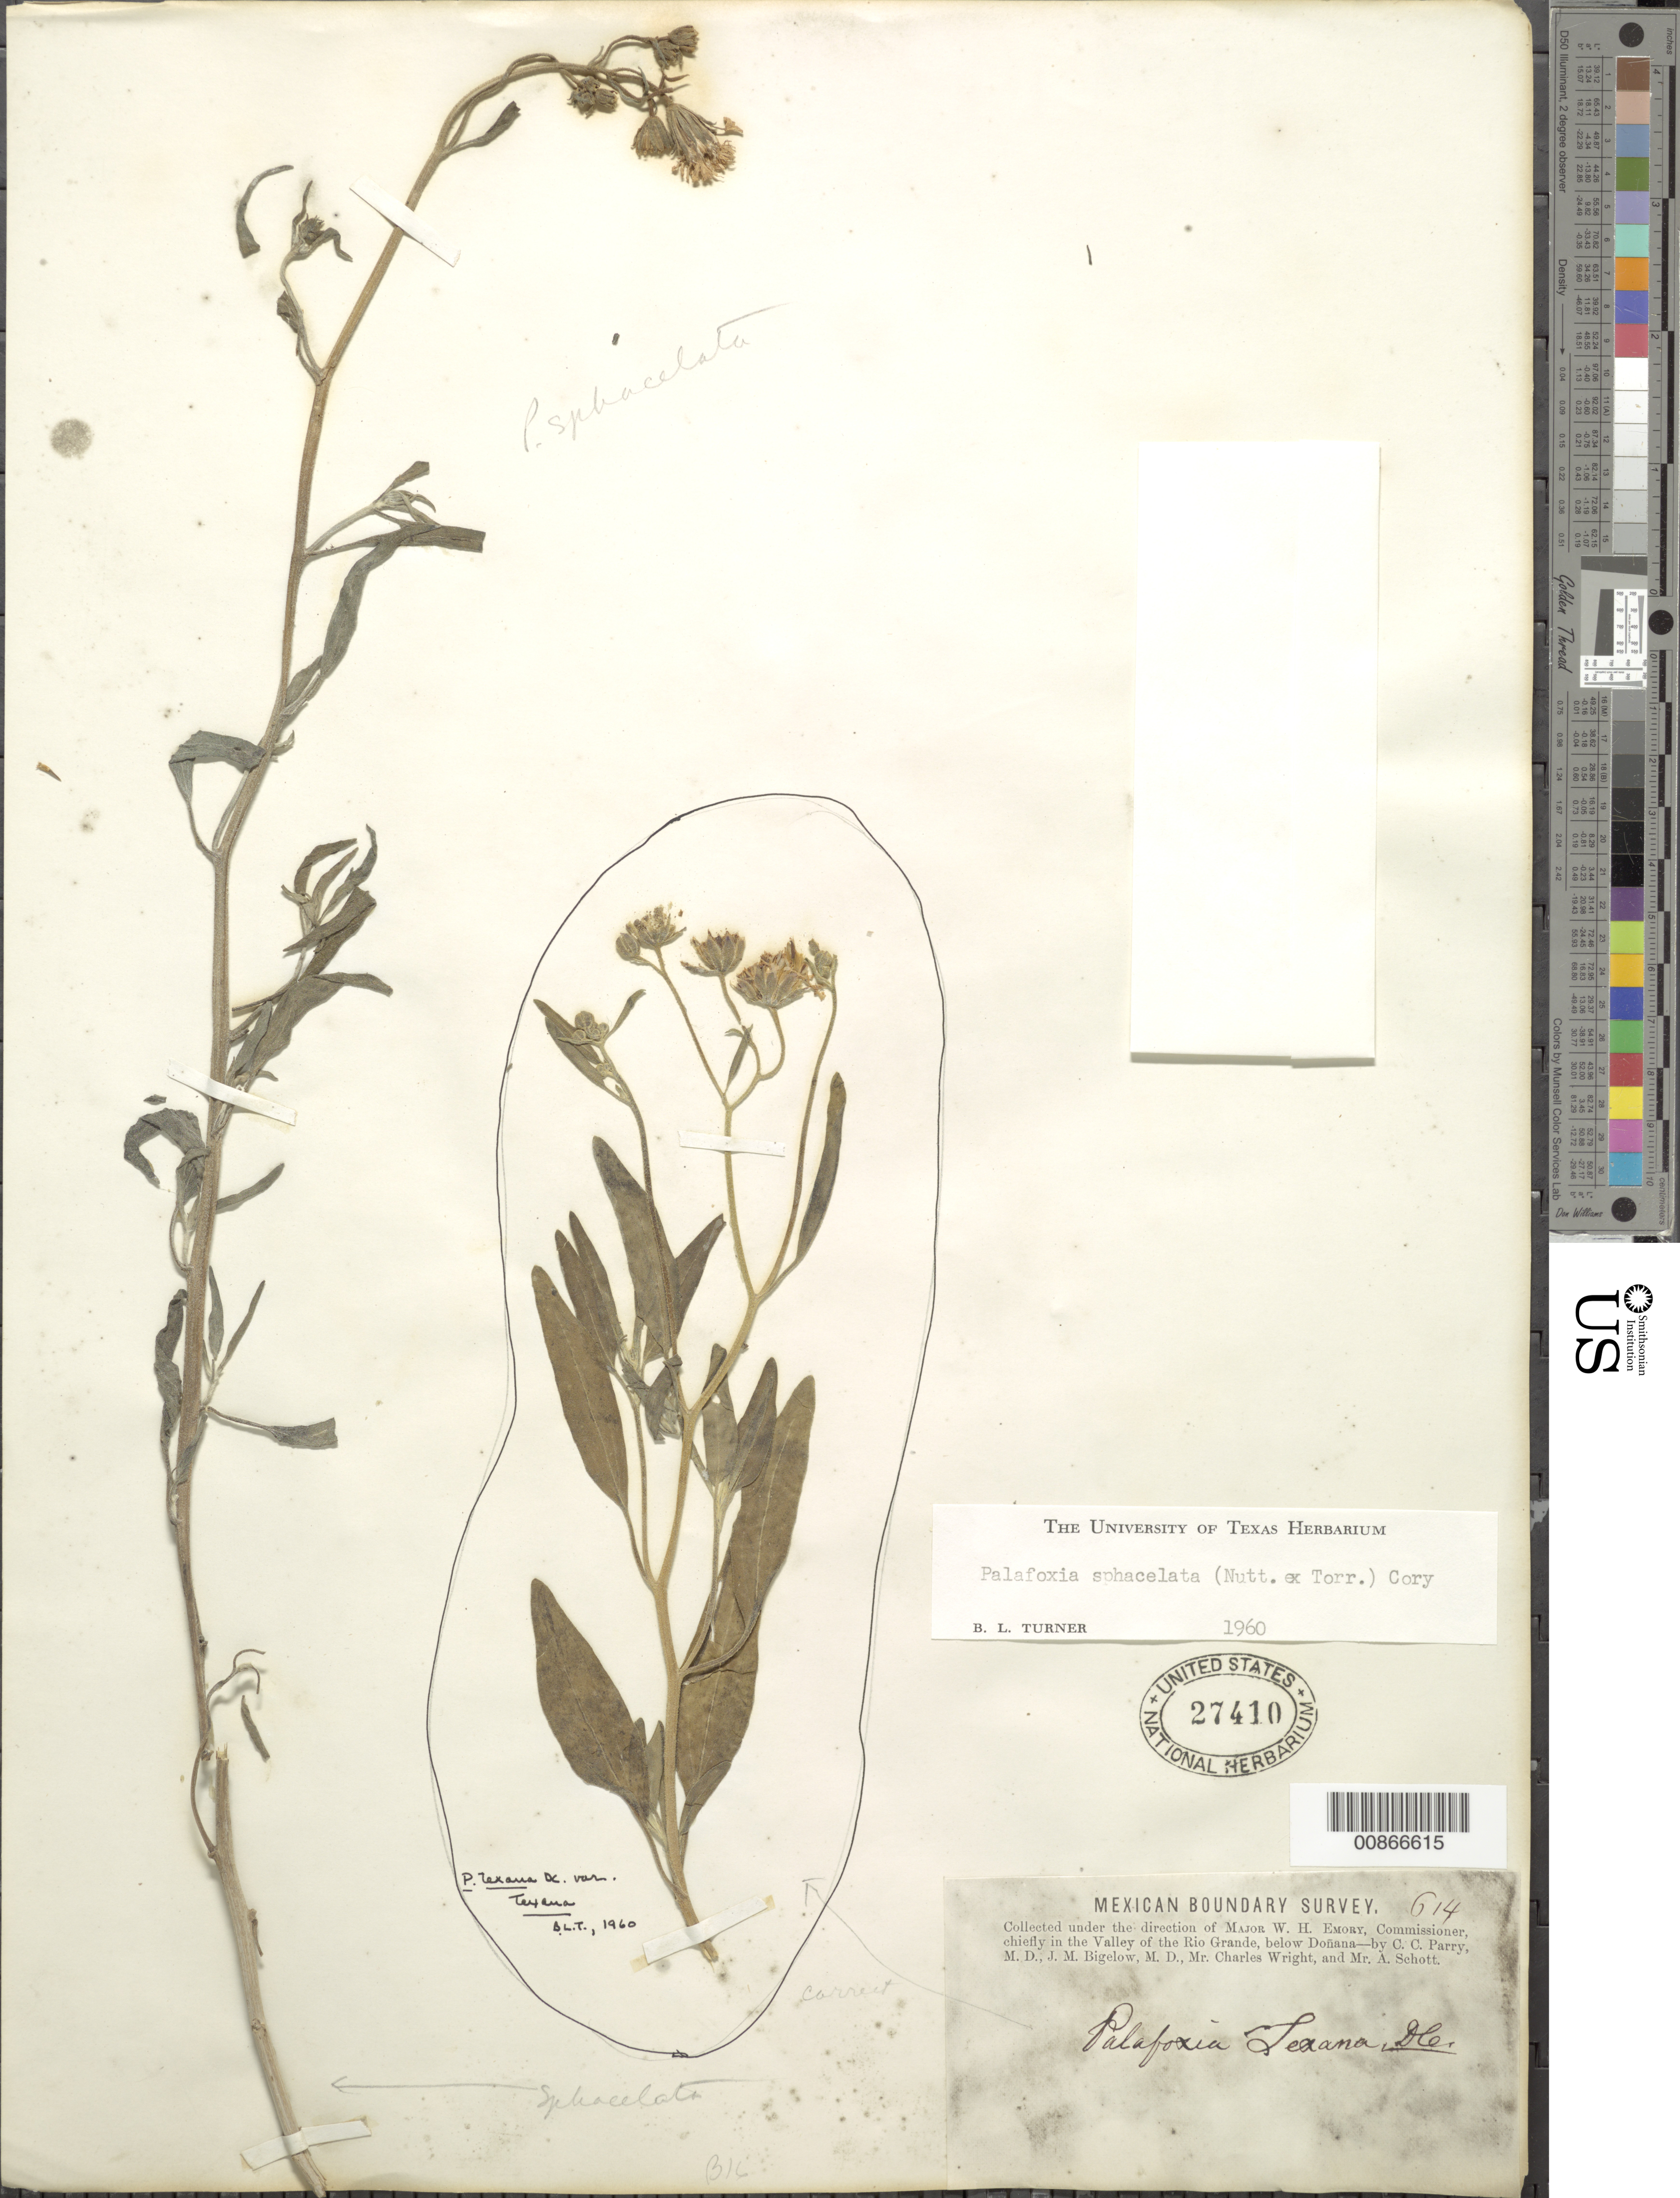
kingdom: Plantae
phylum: Tracheophyta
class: Magnoliopsida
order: Asterales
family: Asteraceae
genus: Palafoxia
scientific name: Palafoxia sphacelata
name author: (Nutt. ex Torr.) Cory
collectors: C. C. Parry, J. M. Bigelow, C. Wright & A. C. V. Schott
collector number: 614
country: United States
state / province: New Mexico / Texas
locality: Valley of the Rio Grande, below Doñana.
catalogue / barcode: US 27410